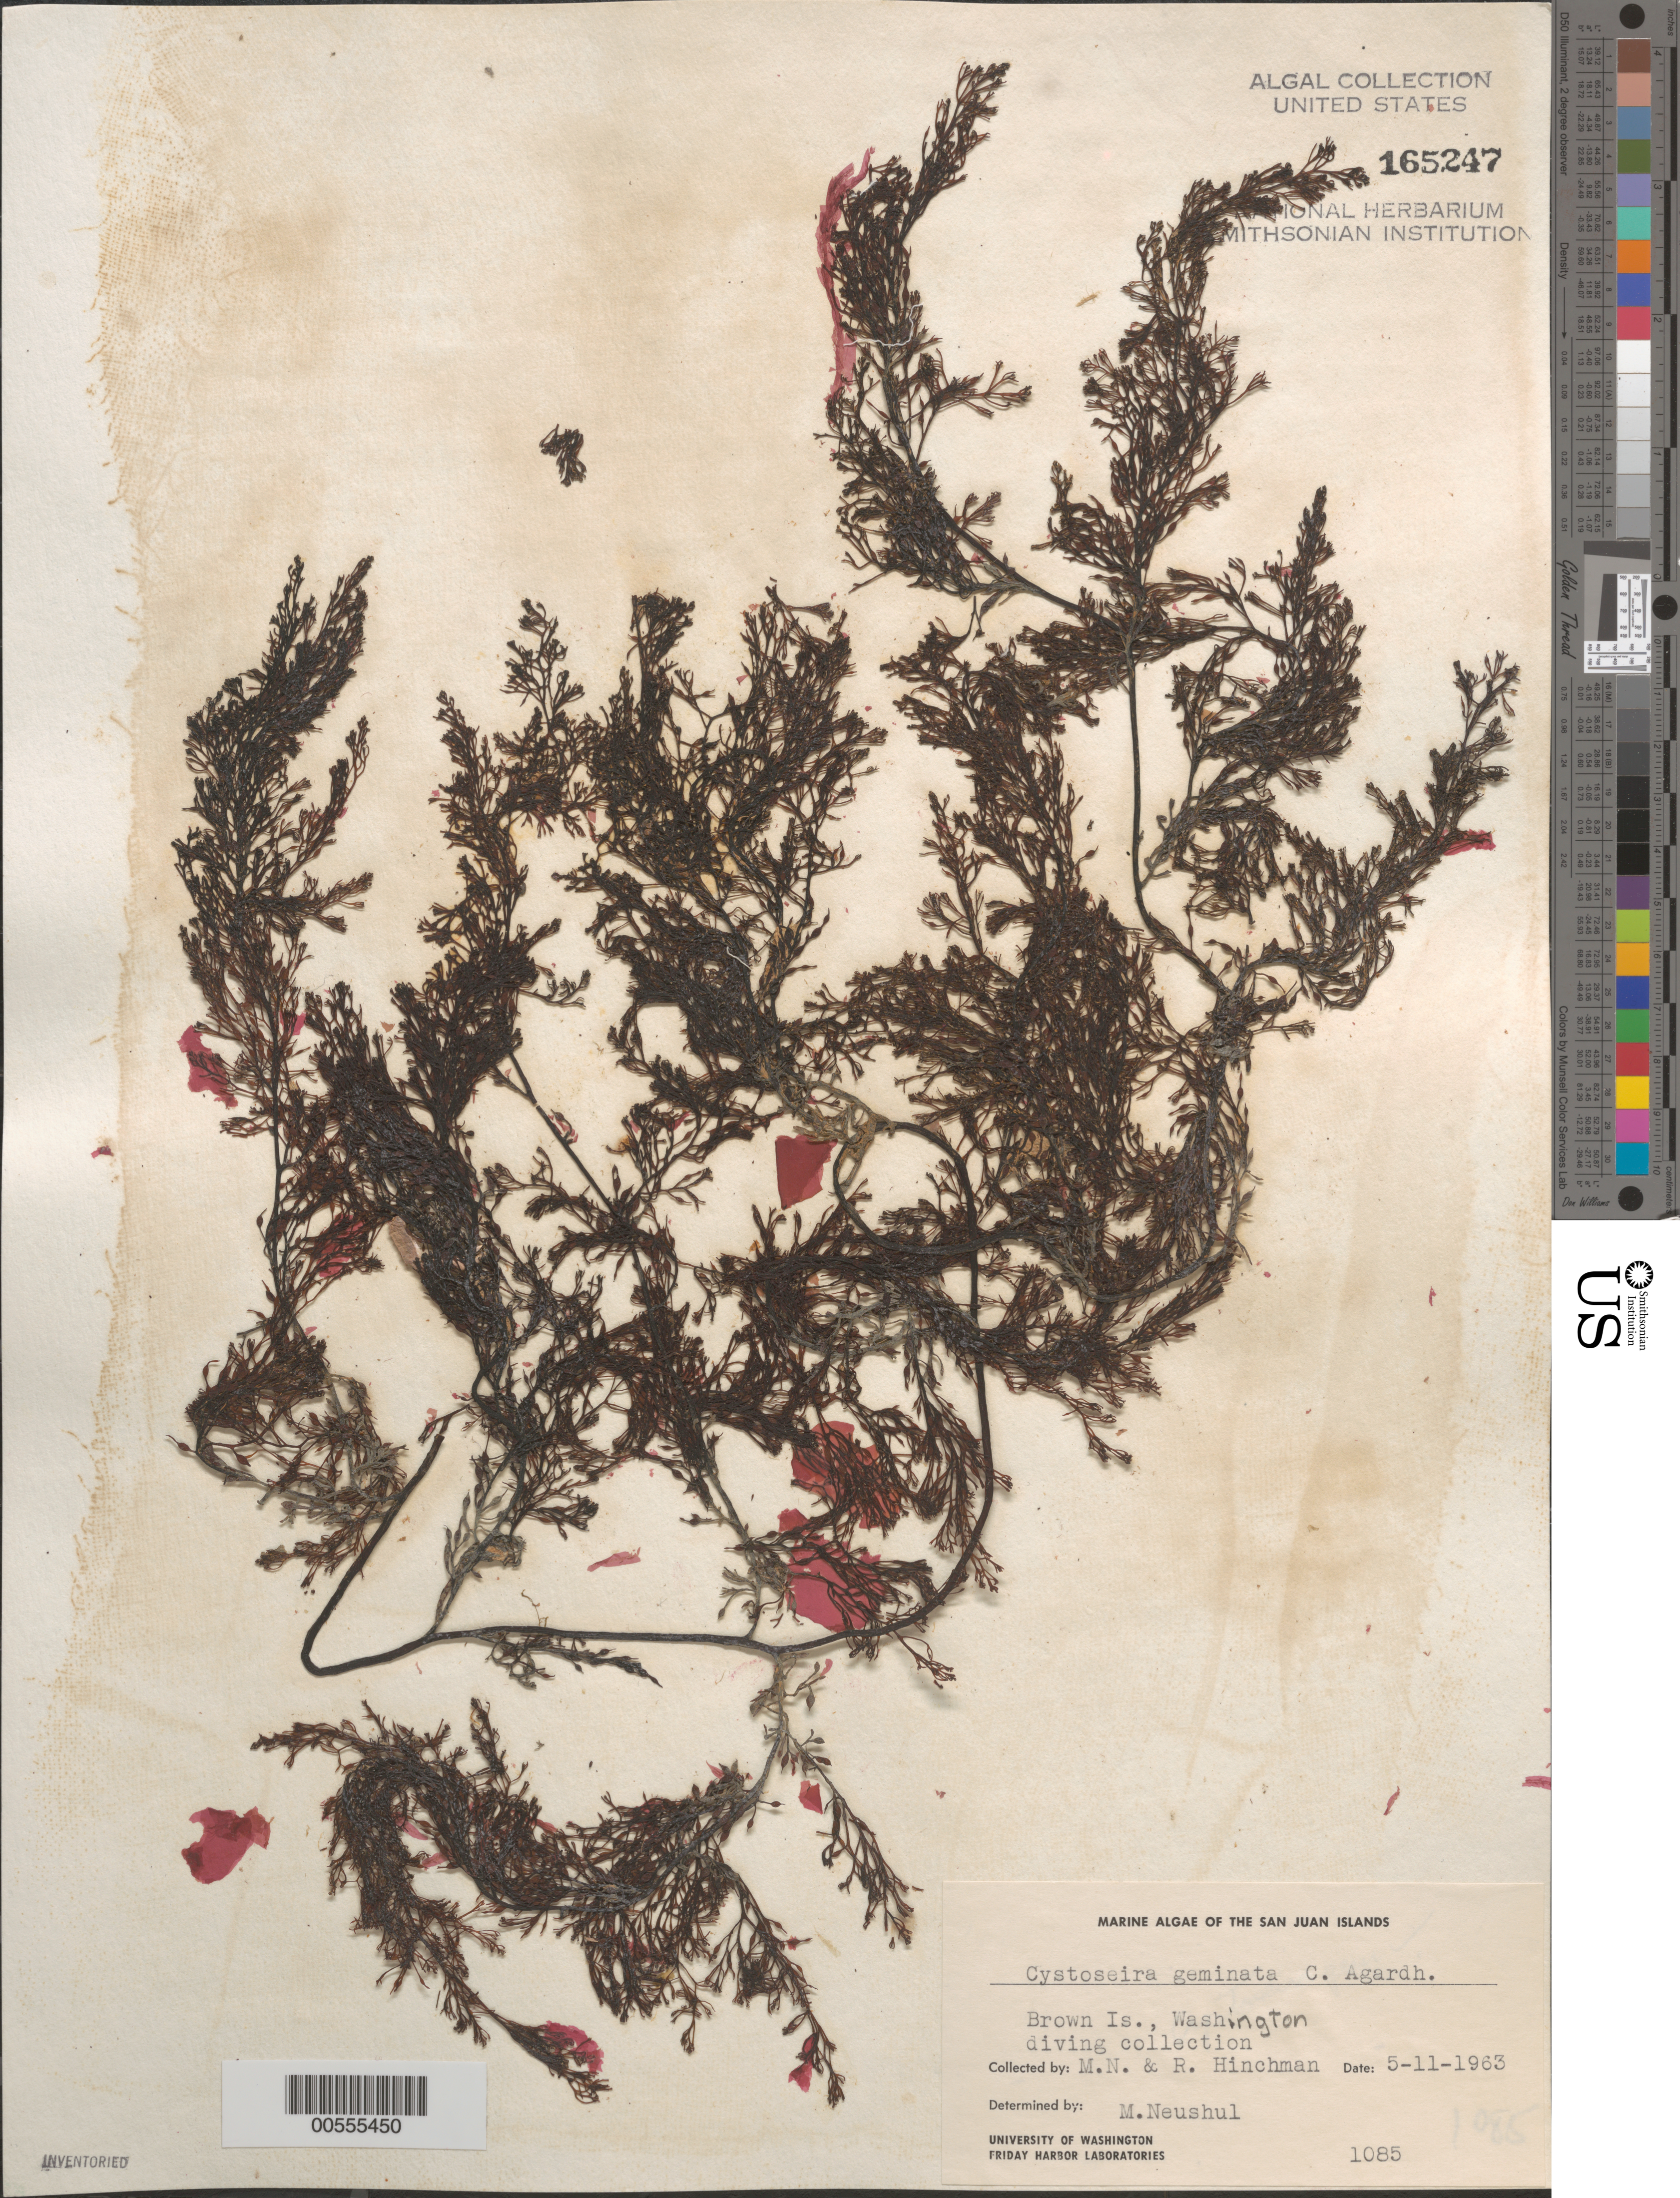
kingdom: Chromista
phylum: Ochrophyta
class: Phaeophyceae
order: Fucales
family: Sargassaceae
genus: Stephanocystis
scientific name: Stephanocystis geminata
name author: (C. Agardh) Draisma et al.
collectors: M. Neushul & R. Hinchman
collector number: Neushul 1085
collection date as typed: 11 May 1963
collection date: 1963-05-11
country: United States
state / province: Washington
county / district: San Juan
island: Brown Island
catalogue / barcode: US 165247